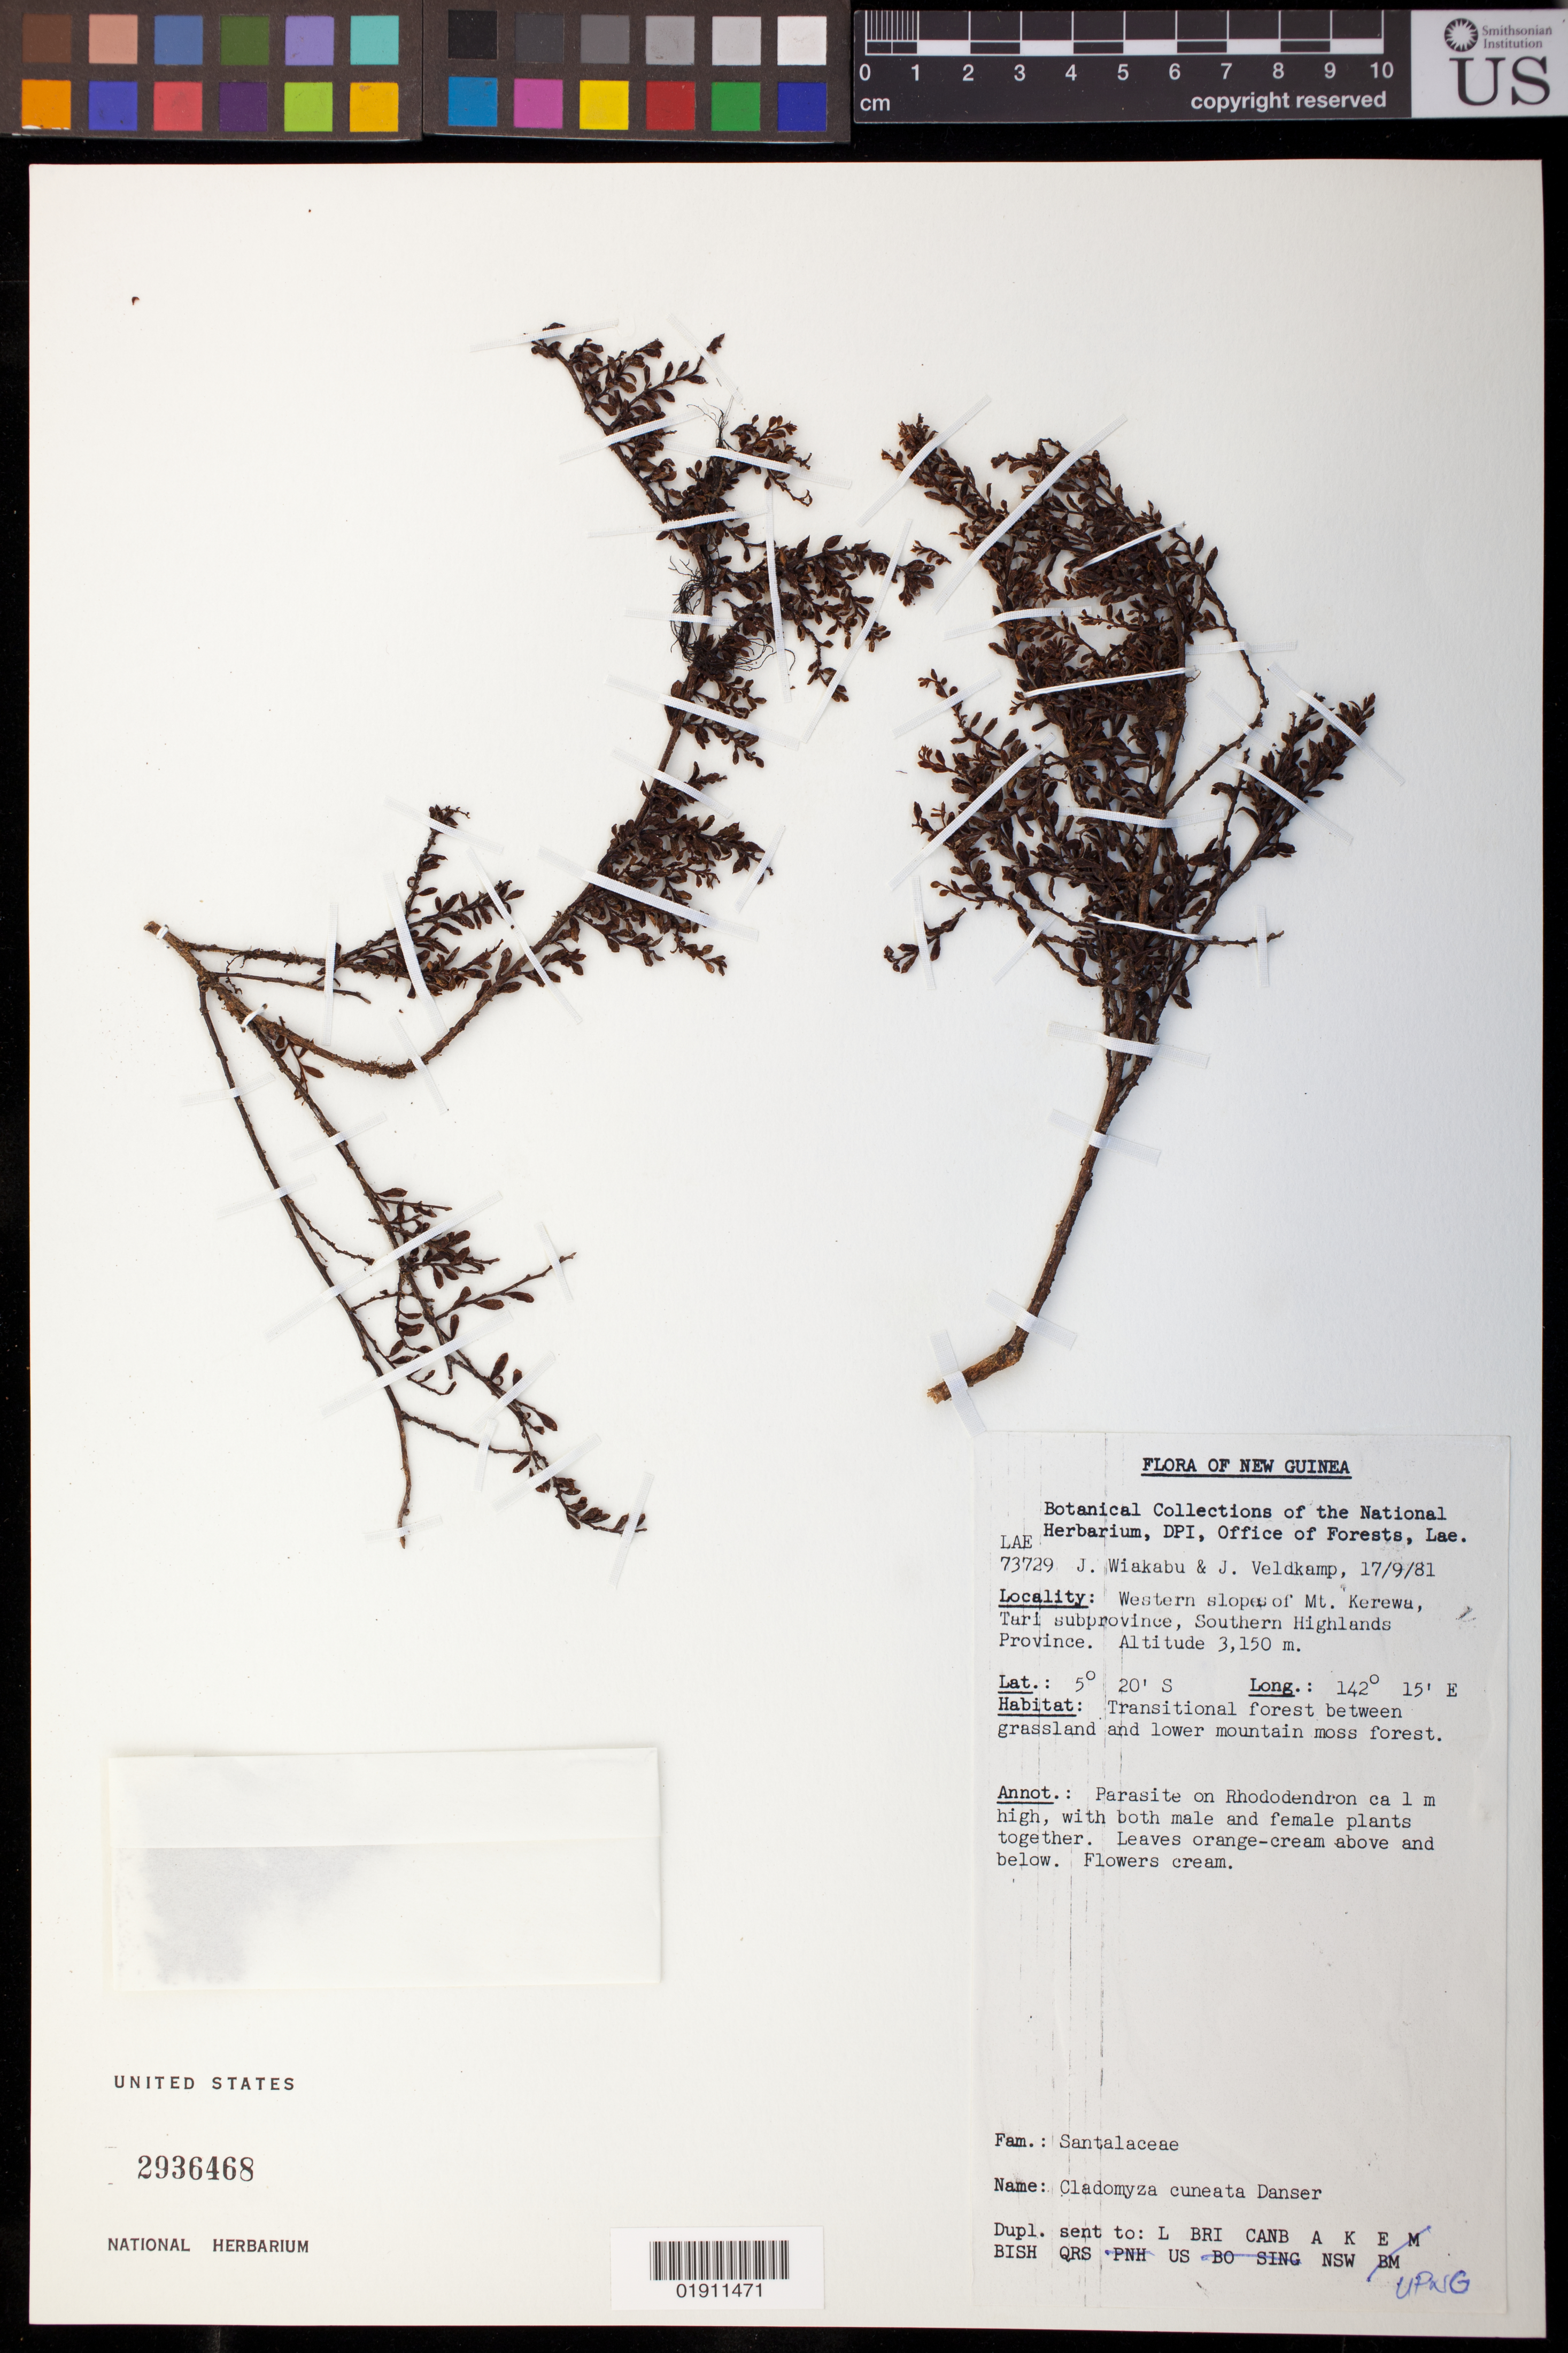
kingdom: Plantae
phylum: Tracheophyta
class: Magnoliopsida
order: Santalales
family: Amphorogynaceae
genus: Dendromyza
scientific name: Dendromyza cuneata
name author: (Danser) Byng & Christenh.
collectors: J. Wiakabu & J. F. Veldkamp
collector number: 73729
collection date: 1981-09-17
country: Papua New Guinea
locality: Western slopes of Mt. Kerewa, Tari subpprovince, Southern Highlands Province.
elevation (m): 3150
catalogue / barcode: US 2936468